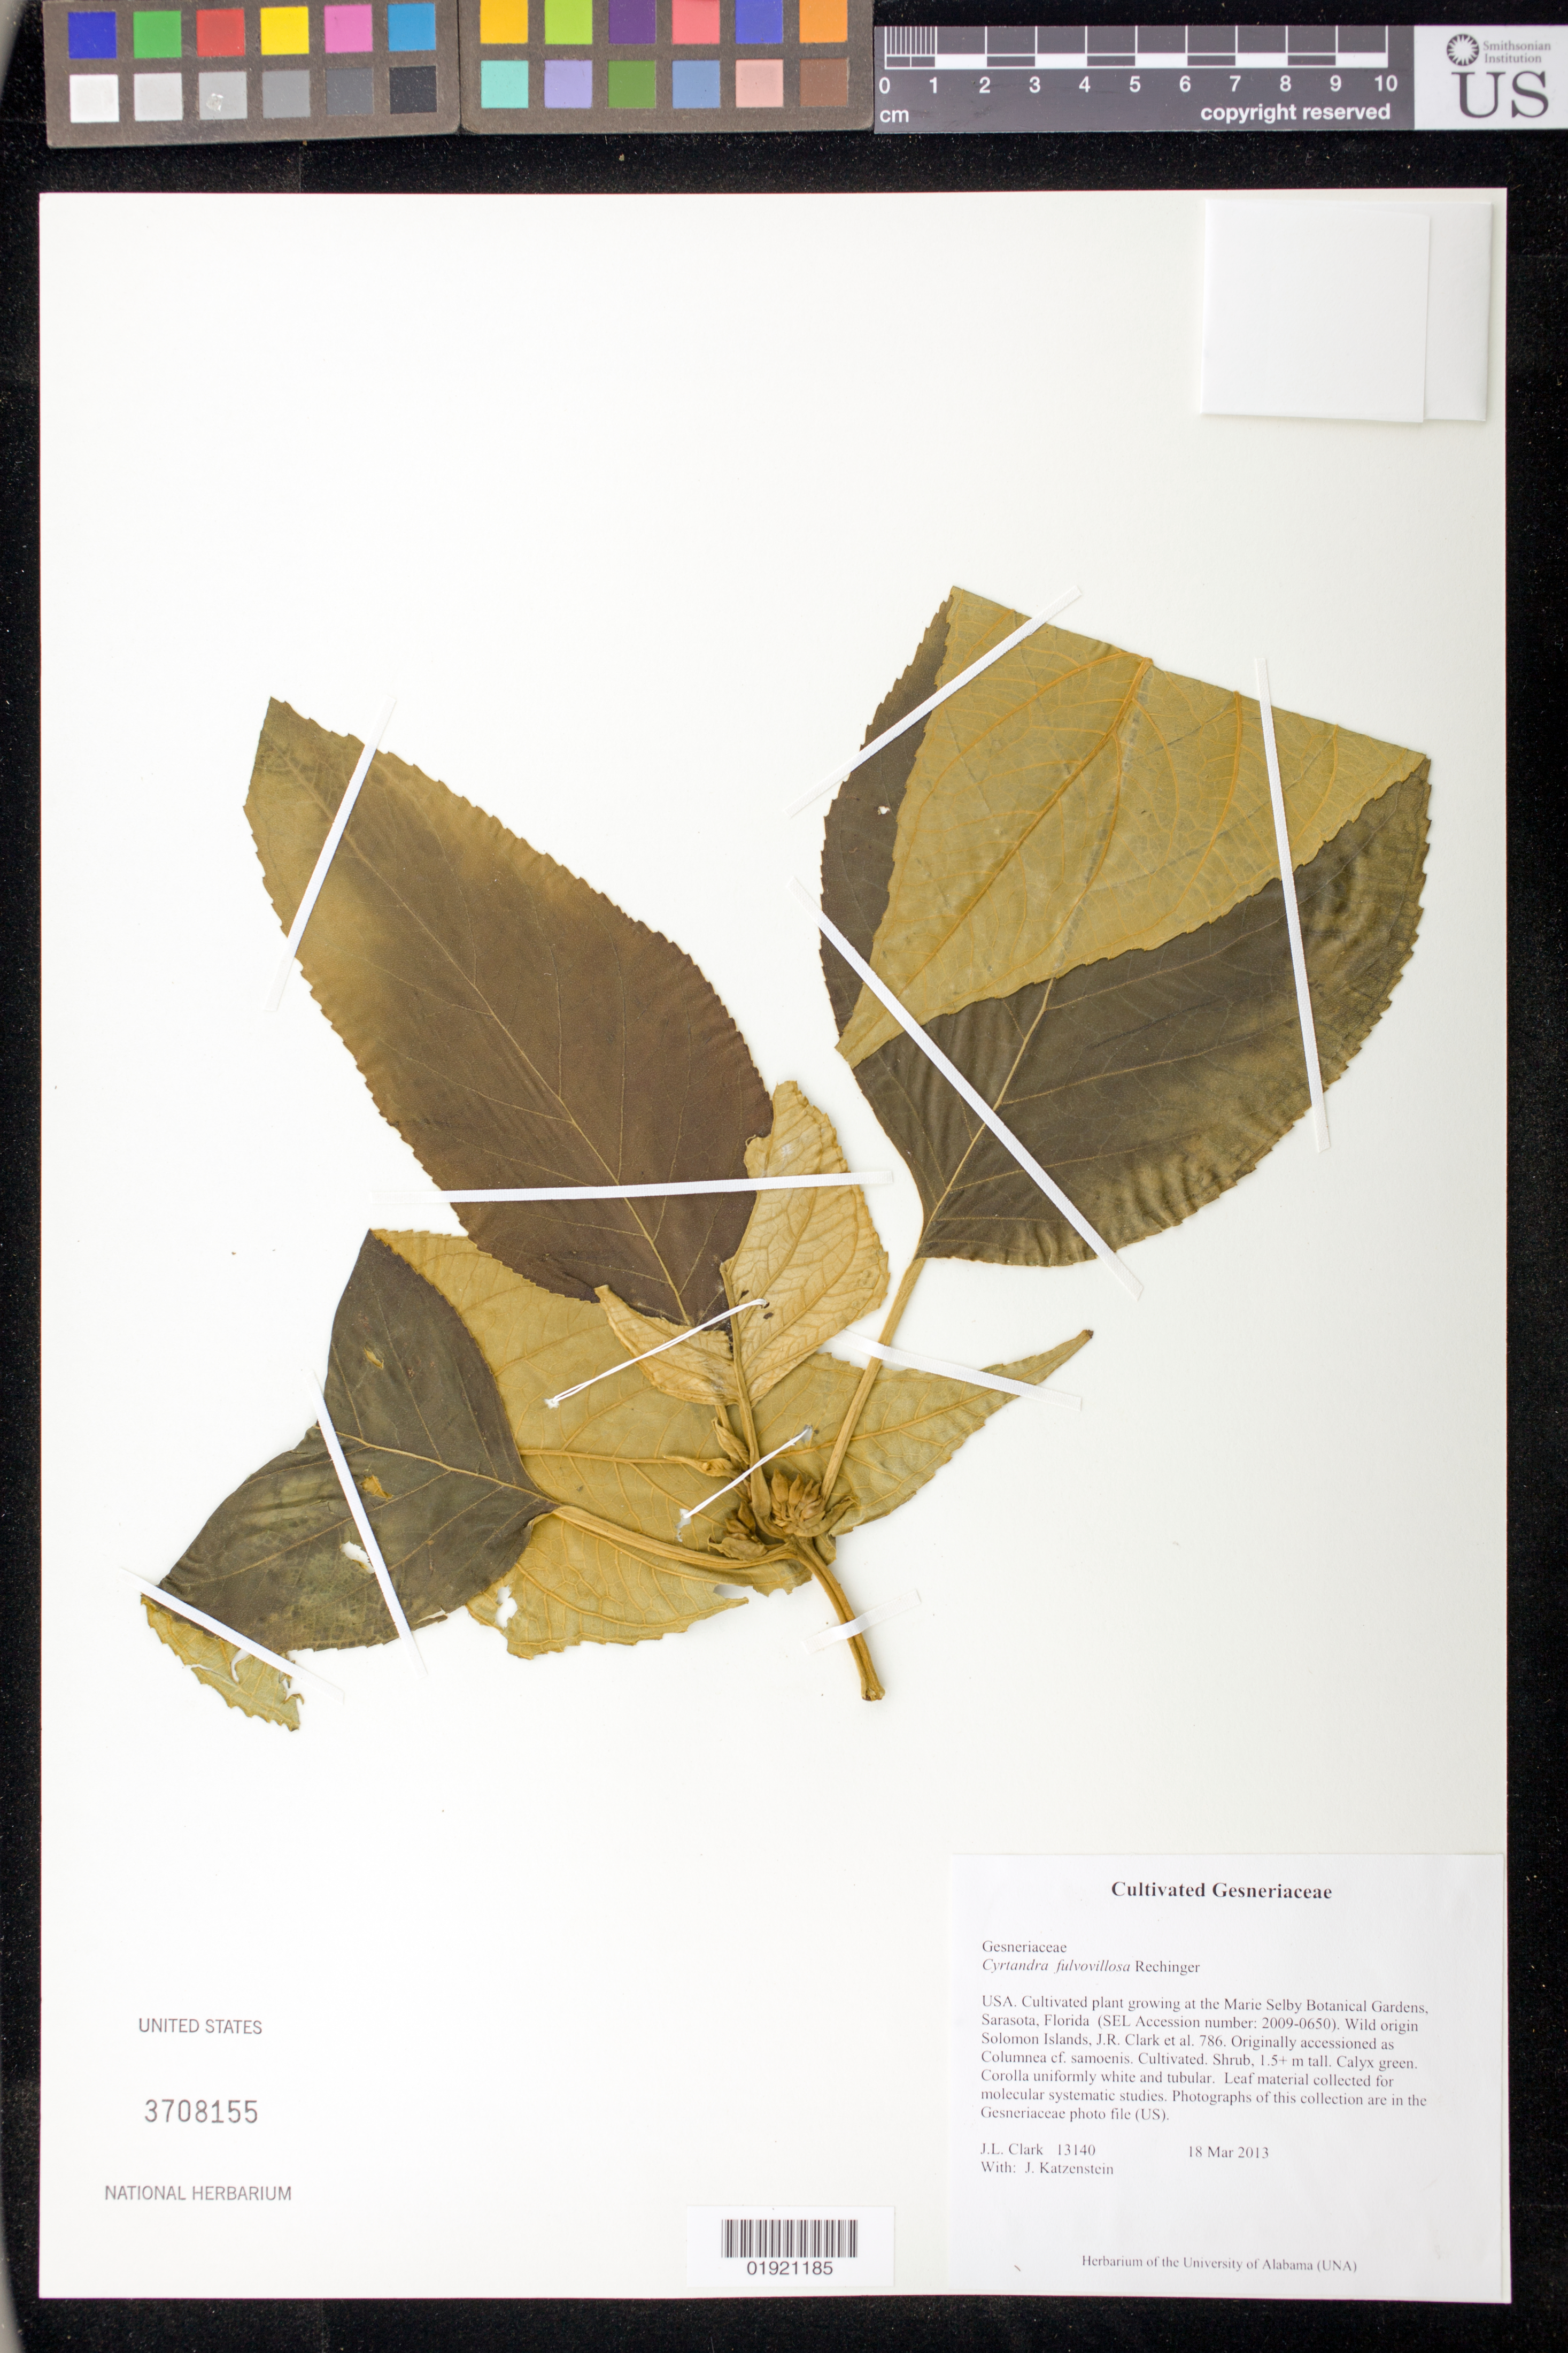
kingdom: Plantae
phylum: Tracheophyta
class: Magnoliopsida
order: Lamiales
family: Gesneriaceae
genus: Cyrtandra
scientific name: Cyrtandra fulvovillosa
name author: Rech.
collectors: J. L. Clark & J. Katzenstein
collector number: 13140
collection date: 2013-03-18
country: United States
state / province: Florida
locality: Cultivated plant growing at the Marie Selby Botanical Gardens, Sarasota, Florida. Wild origin: Solomon Islands.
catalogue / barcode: US 3708155